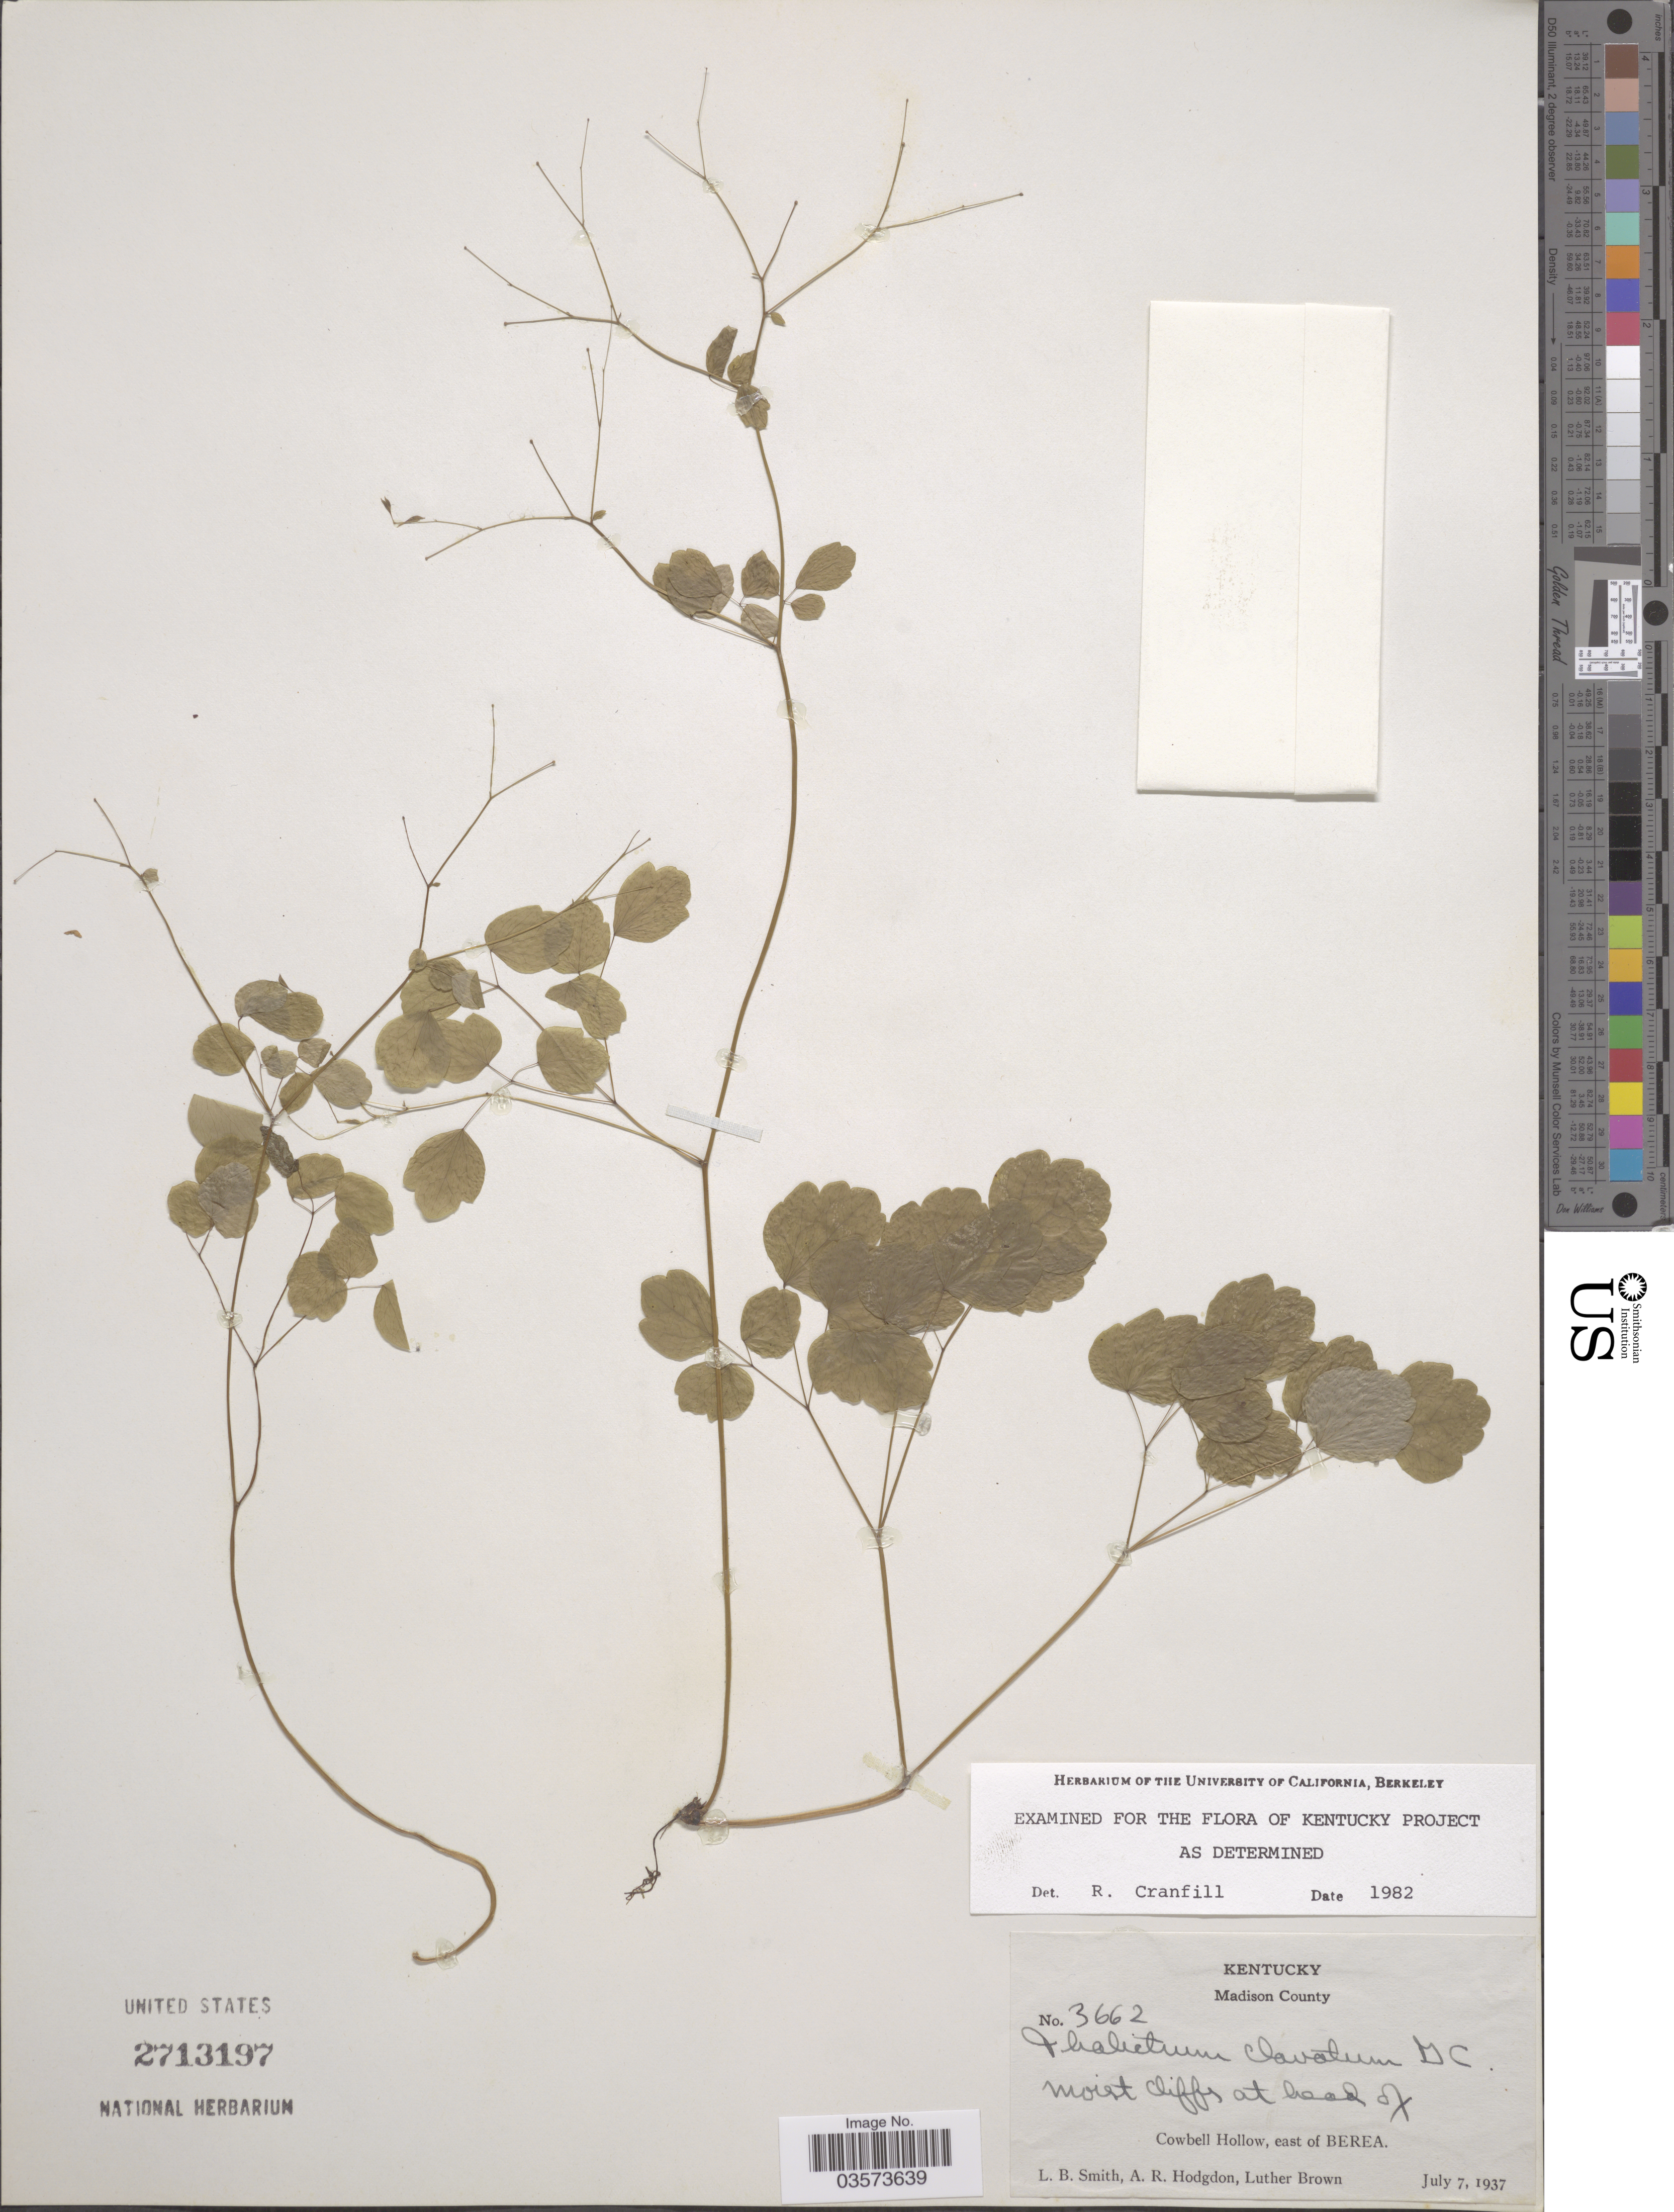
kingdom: Plantae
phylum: Tracheophyta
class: Magnoliopsida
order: Ranunculales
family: Ranunculaceae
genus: Thalictrum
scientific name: Thalictrum clavatum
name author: DC.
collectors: L. Smith, A. R. Hodgdon & L. Brown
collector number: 3662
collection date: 1937-07-07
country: United States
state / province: Kentucky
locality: Madison County. Moist cliffs at head of Cowbell Hollow, east of Berea.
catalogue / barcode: US 2713197